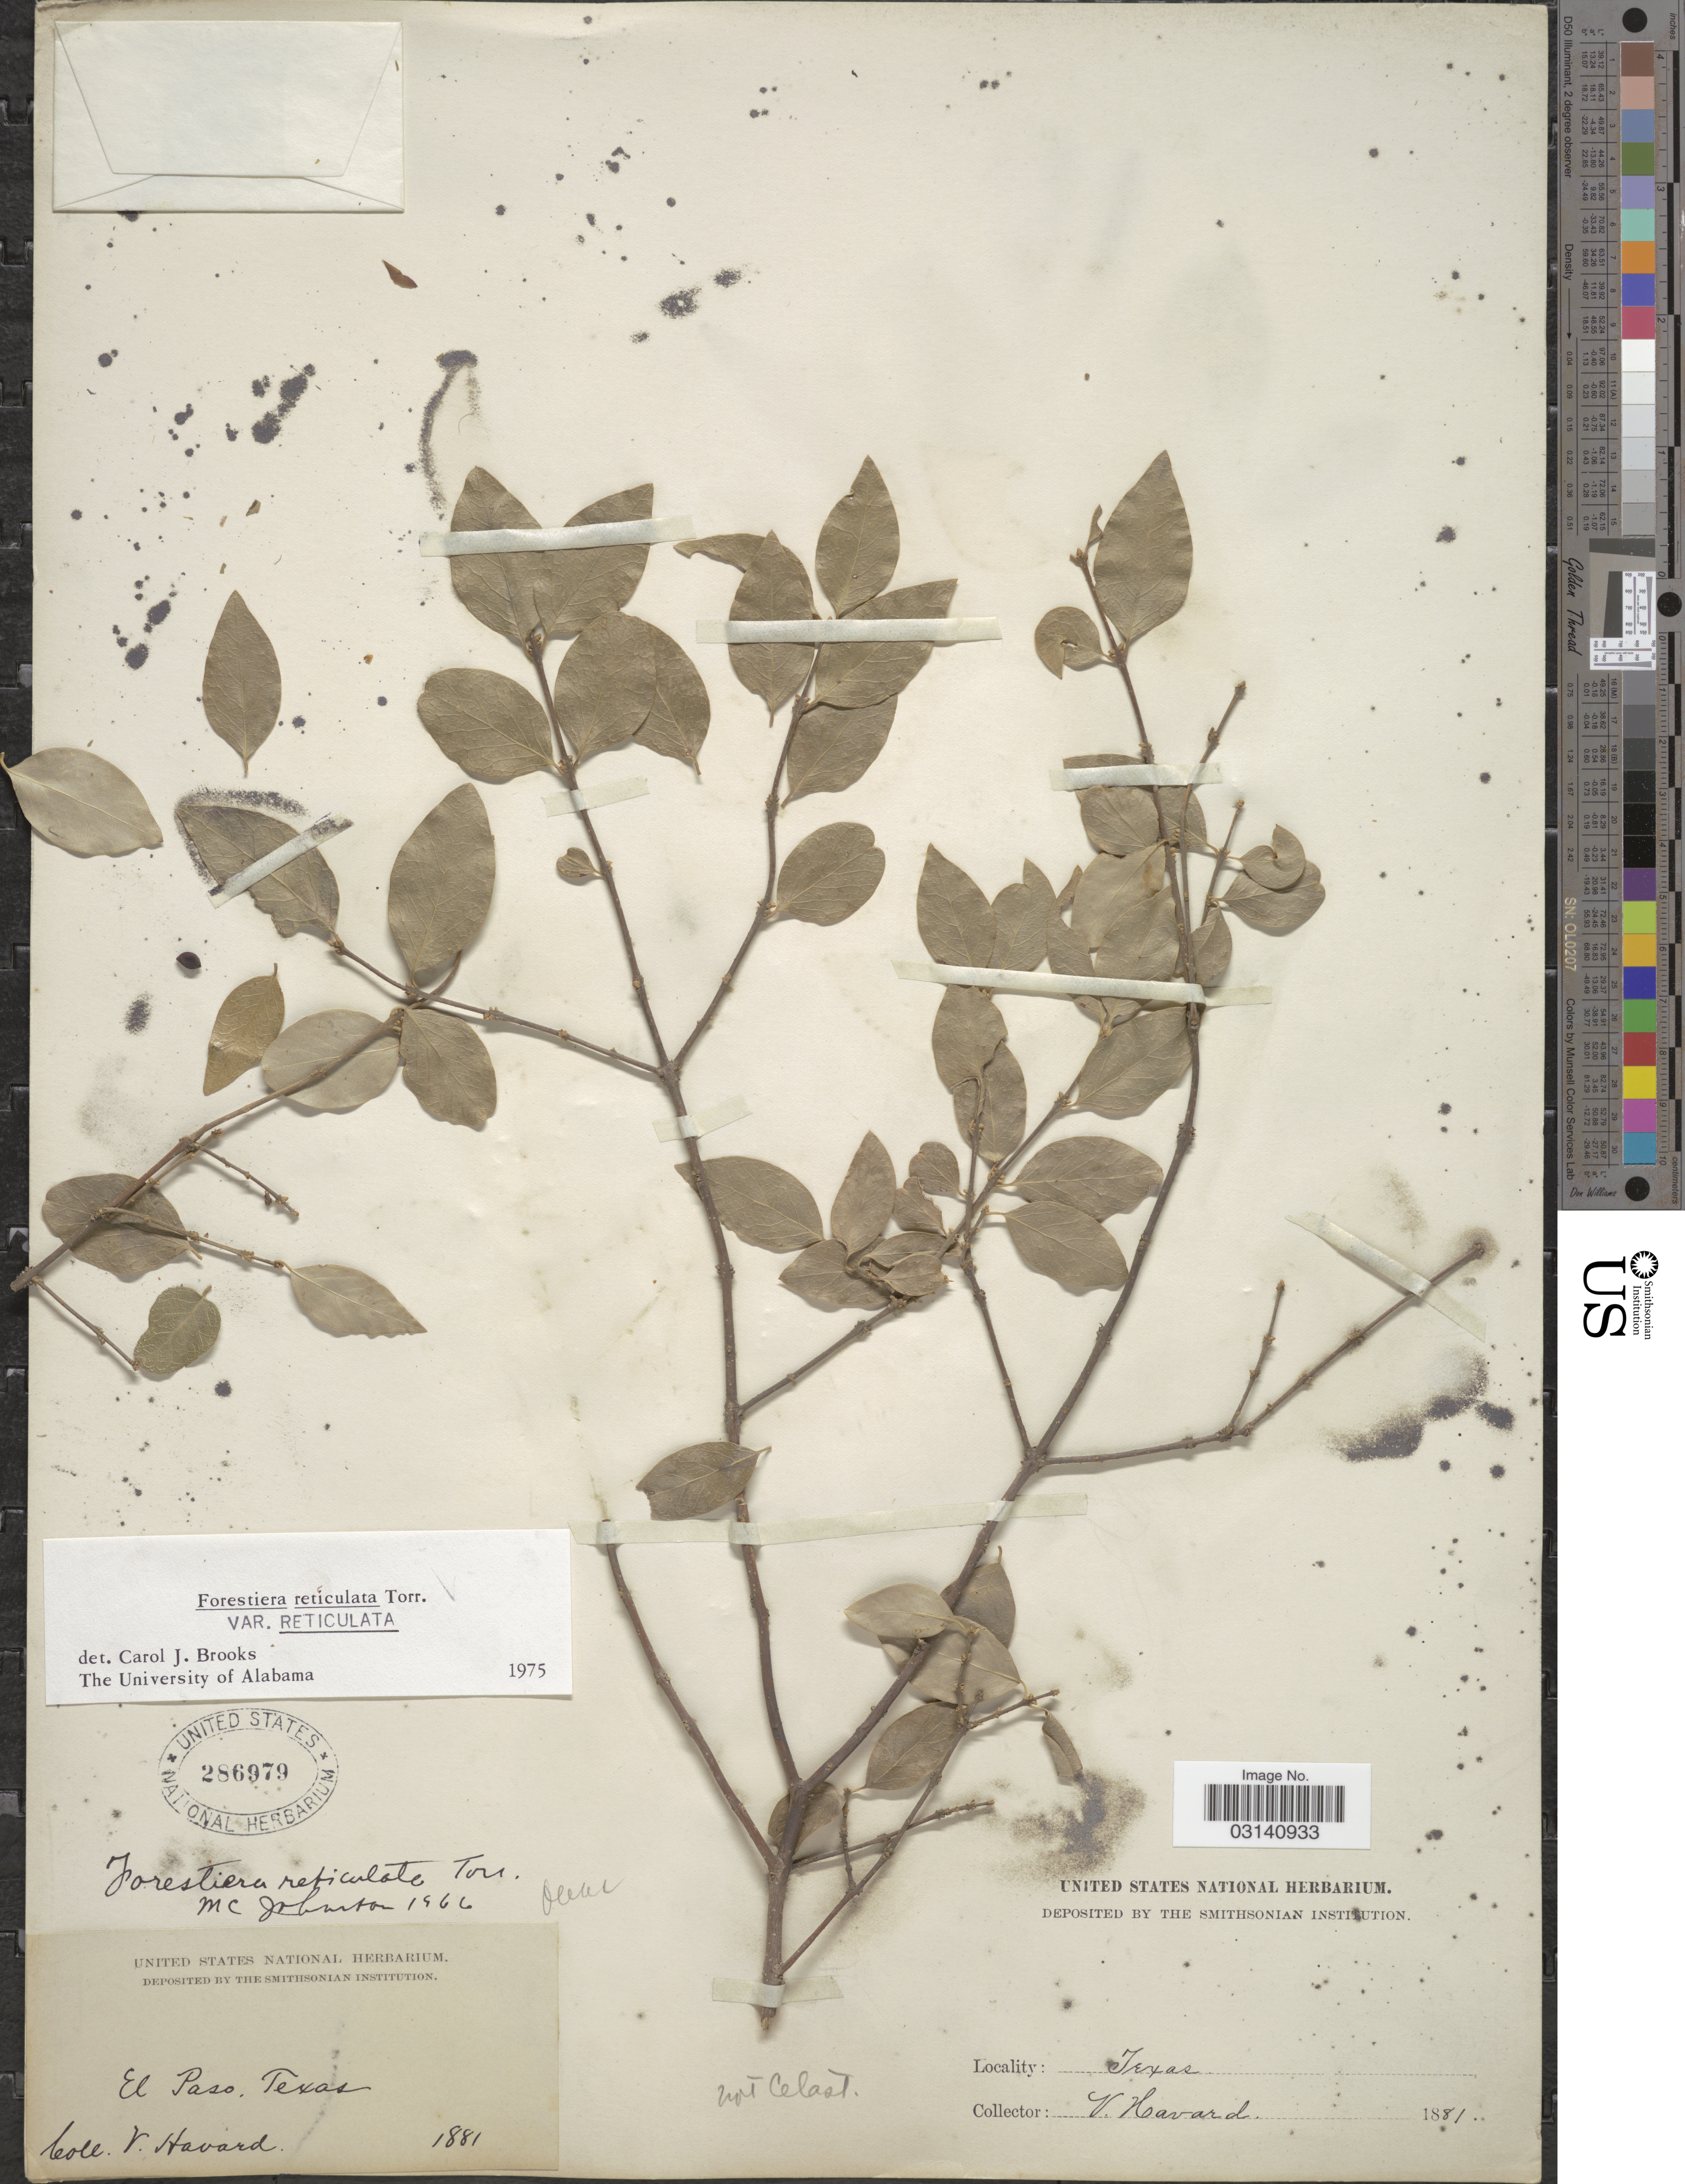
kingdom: Plantae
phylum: Tracheophyta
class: Magnoliopsida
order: Lamiales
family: Oleaceae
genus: Forestiera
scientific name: Forestiera reticulata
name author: Torr. in Emory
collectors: V. Havard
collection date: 1881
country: United States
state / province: Texas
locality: El Paso.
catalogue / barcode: US 286979